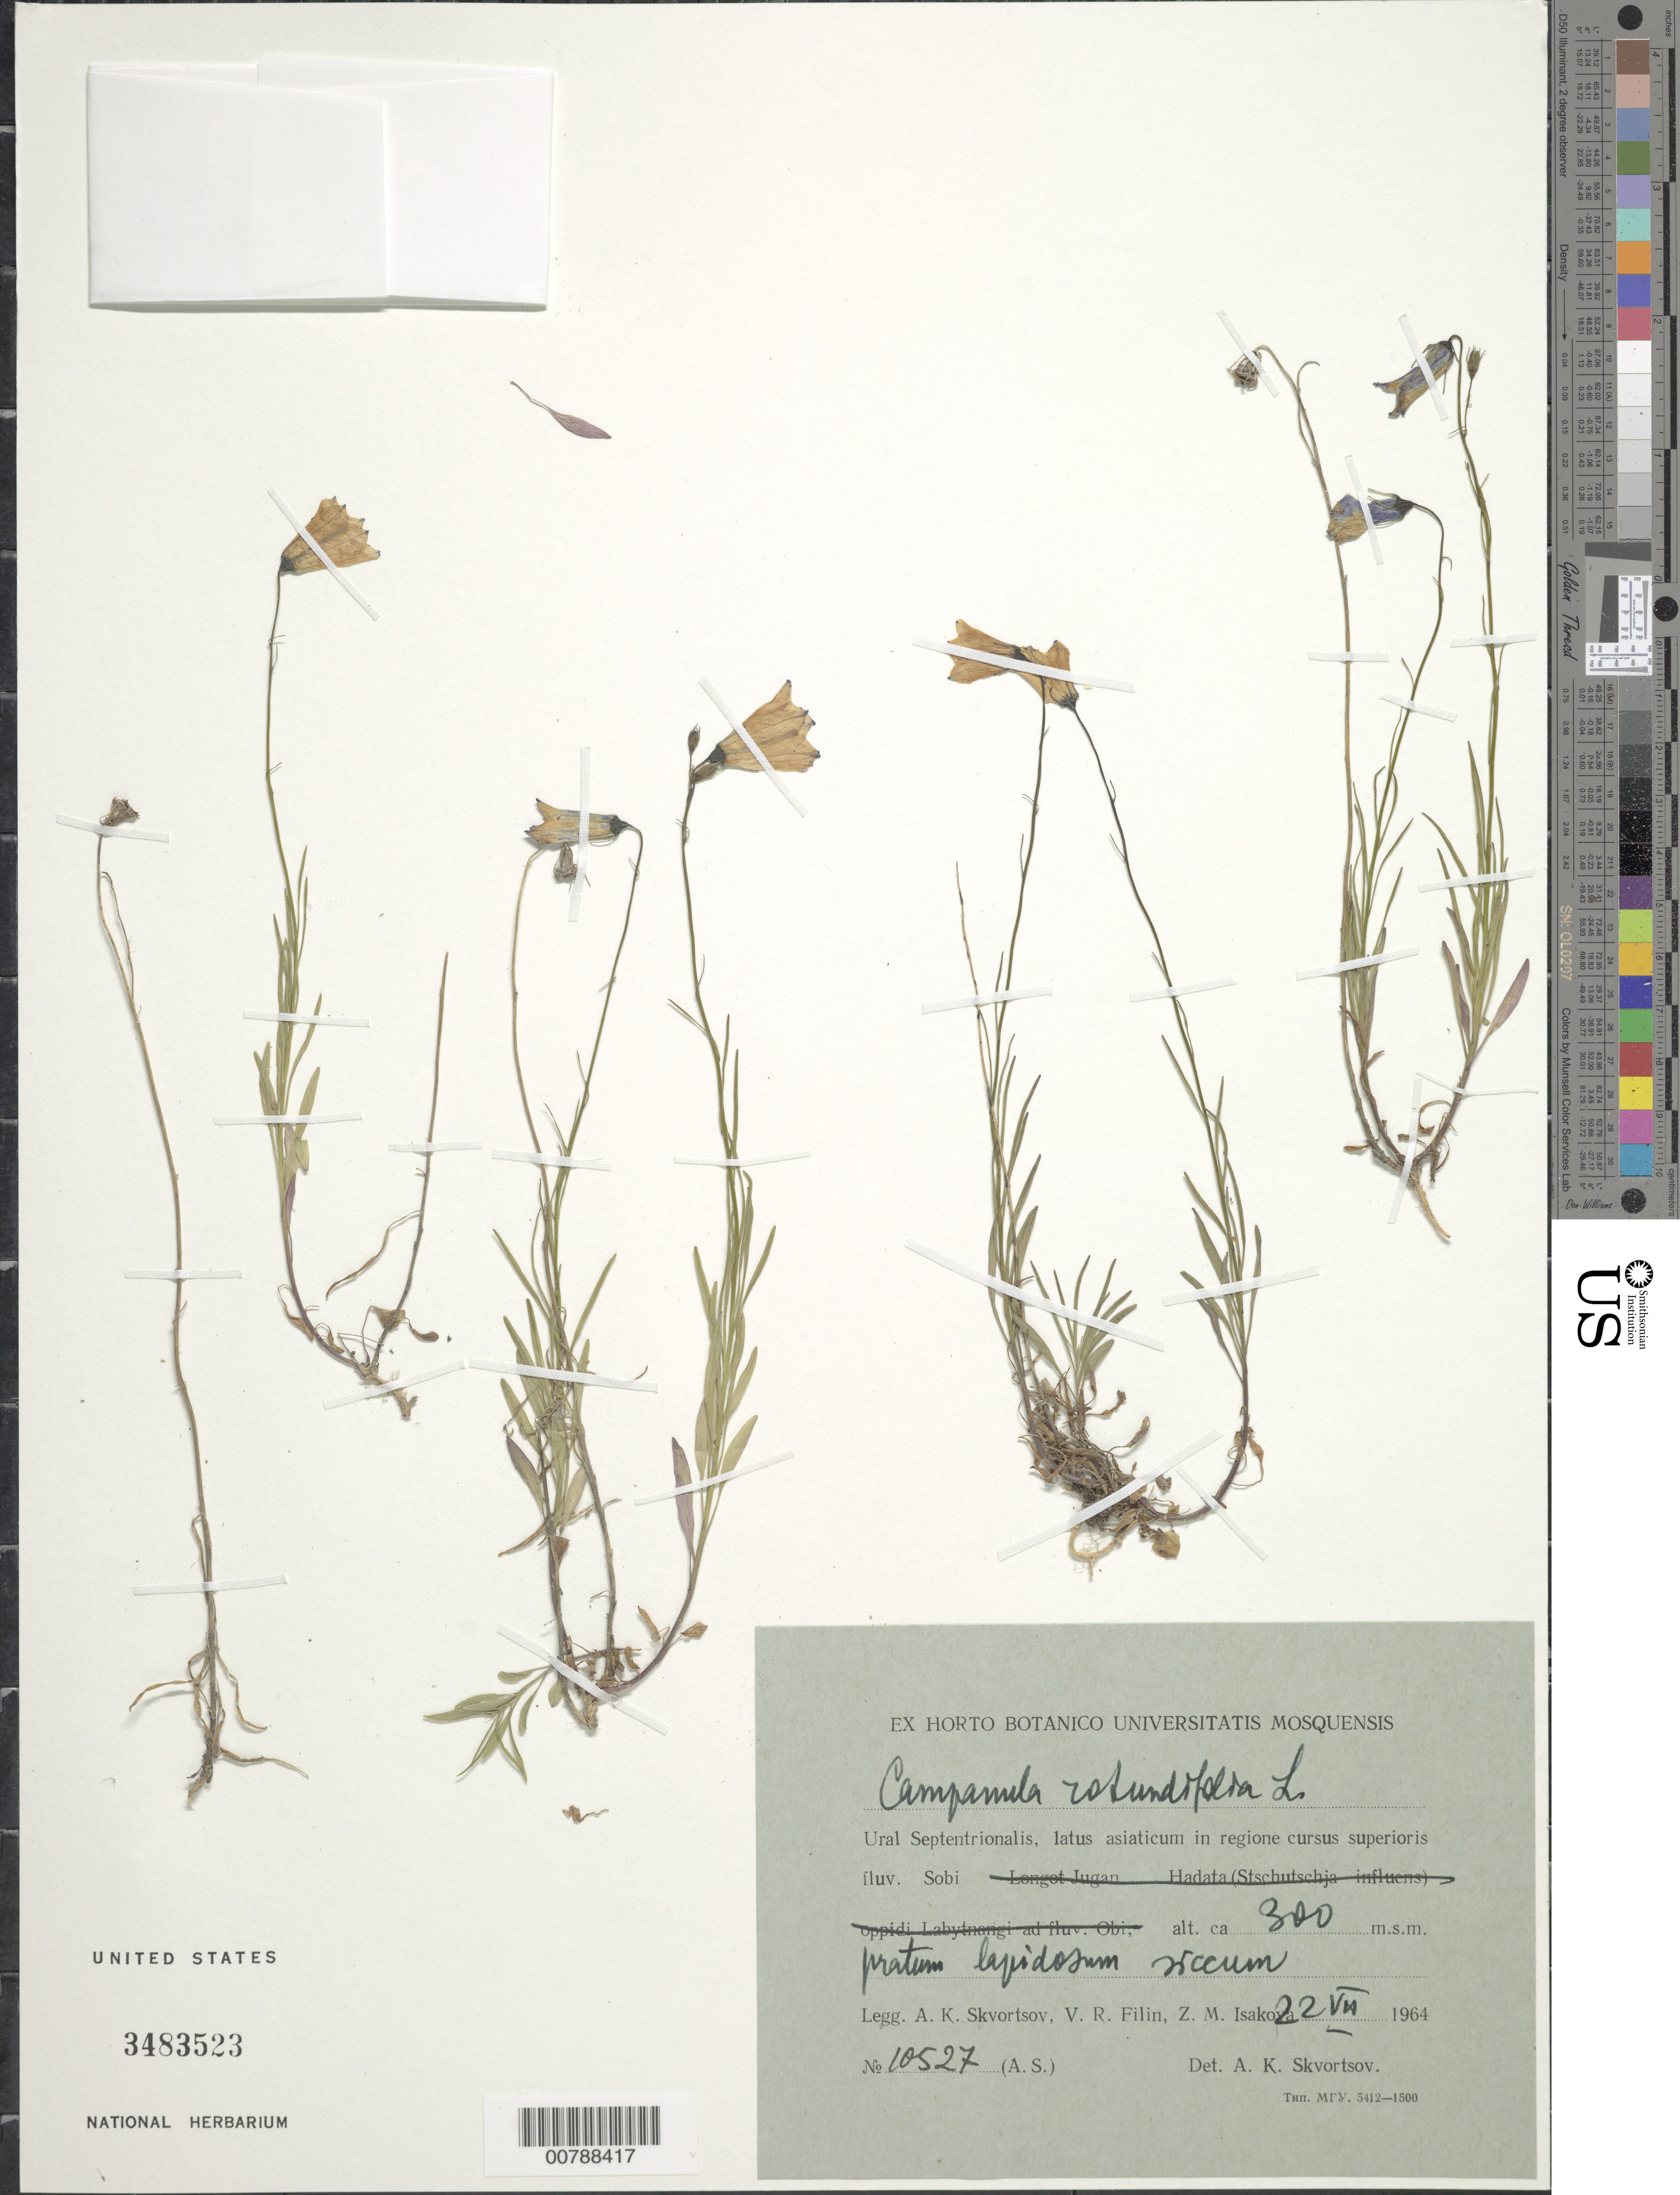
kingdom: Plantae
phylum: Tracheophyta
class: Magnoliopsida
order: Asterales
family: Campanulaceae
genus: Campanula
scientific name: Campanula rotundifolia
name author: L.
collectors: A. K. Skvortsov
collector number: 10527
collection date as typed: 22 VII 1964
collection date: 1964-07-22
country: Russian Federation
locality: Ural Septentrionalis.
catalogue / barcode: US 3483523